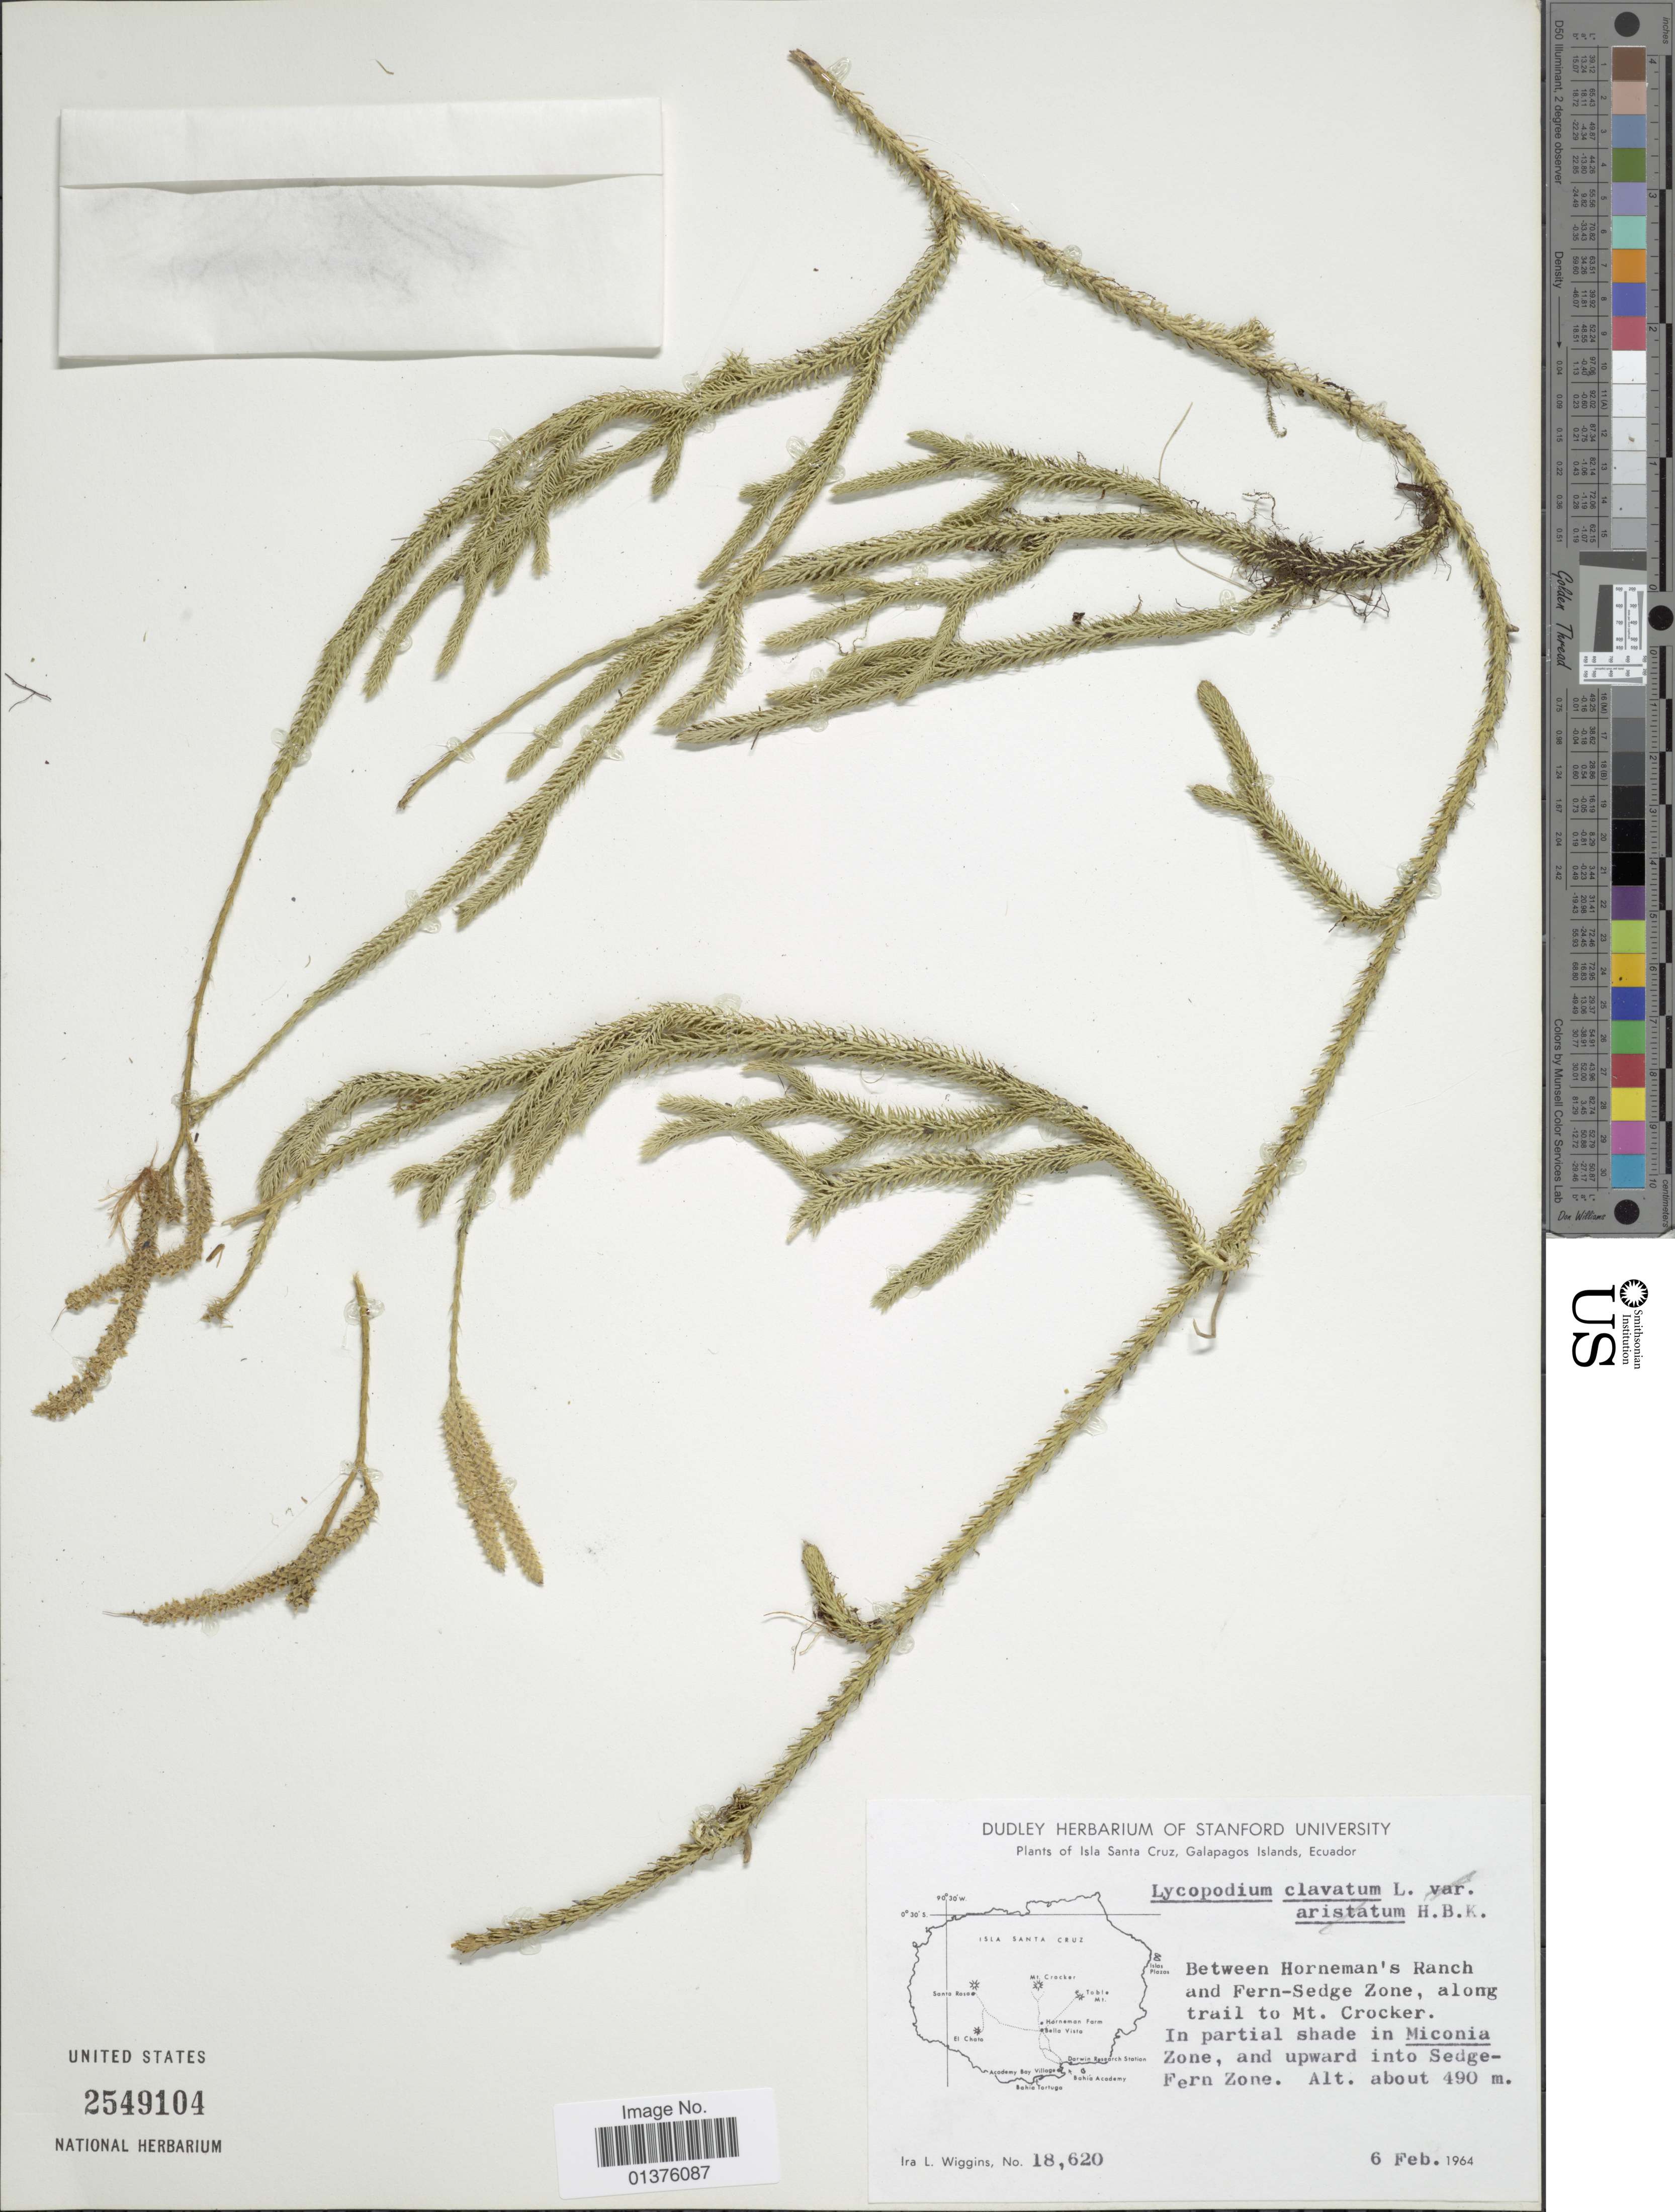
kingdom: Plantae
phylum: Tracheophyta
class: Lycopodiopsida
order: Lycopodiales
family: Lycopodiaceae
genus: Lycopodium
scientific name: Lycopodium clavatum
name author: L.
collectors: I. L. Wiggins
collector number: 18620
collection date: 1964-02-06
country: Ecuador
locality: Isla Santa Cruz, Galapagos Islands, Between Horneman's Rangce and Fern Sedge Zone, along trail to Mt. Crocker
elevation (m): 490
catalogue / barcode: US 2549104